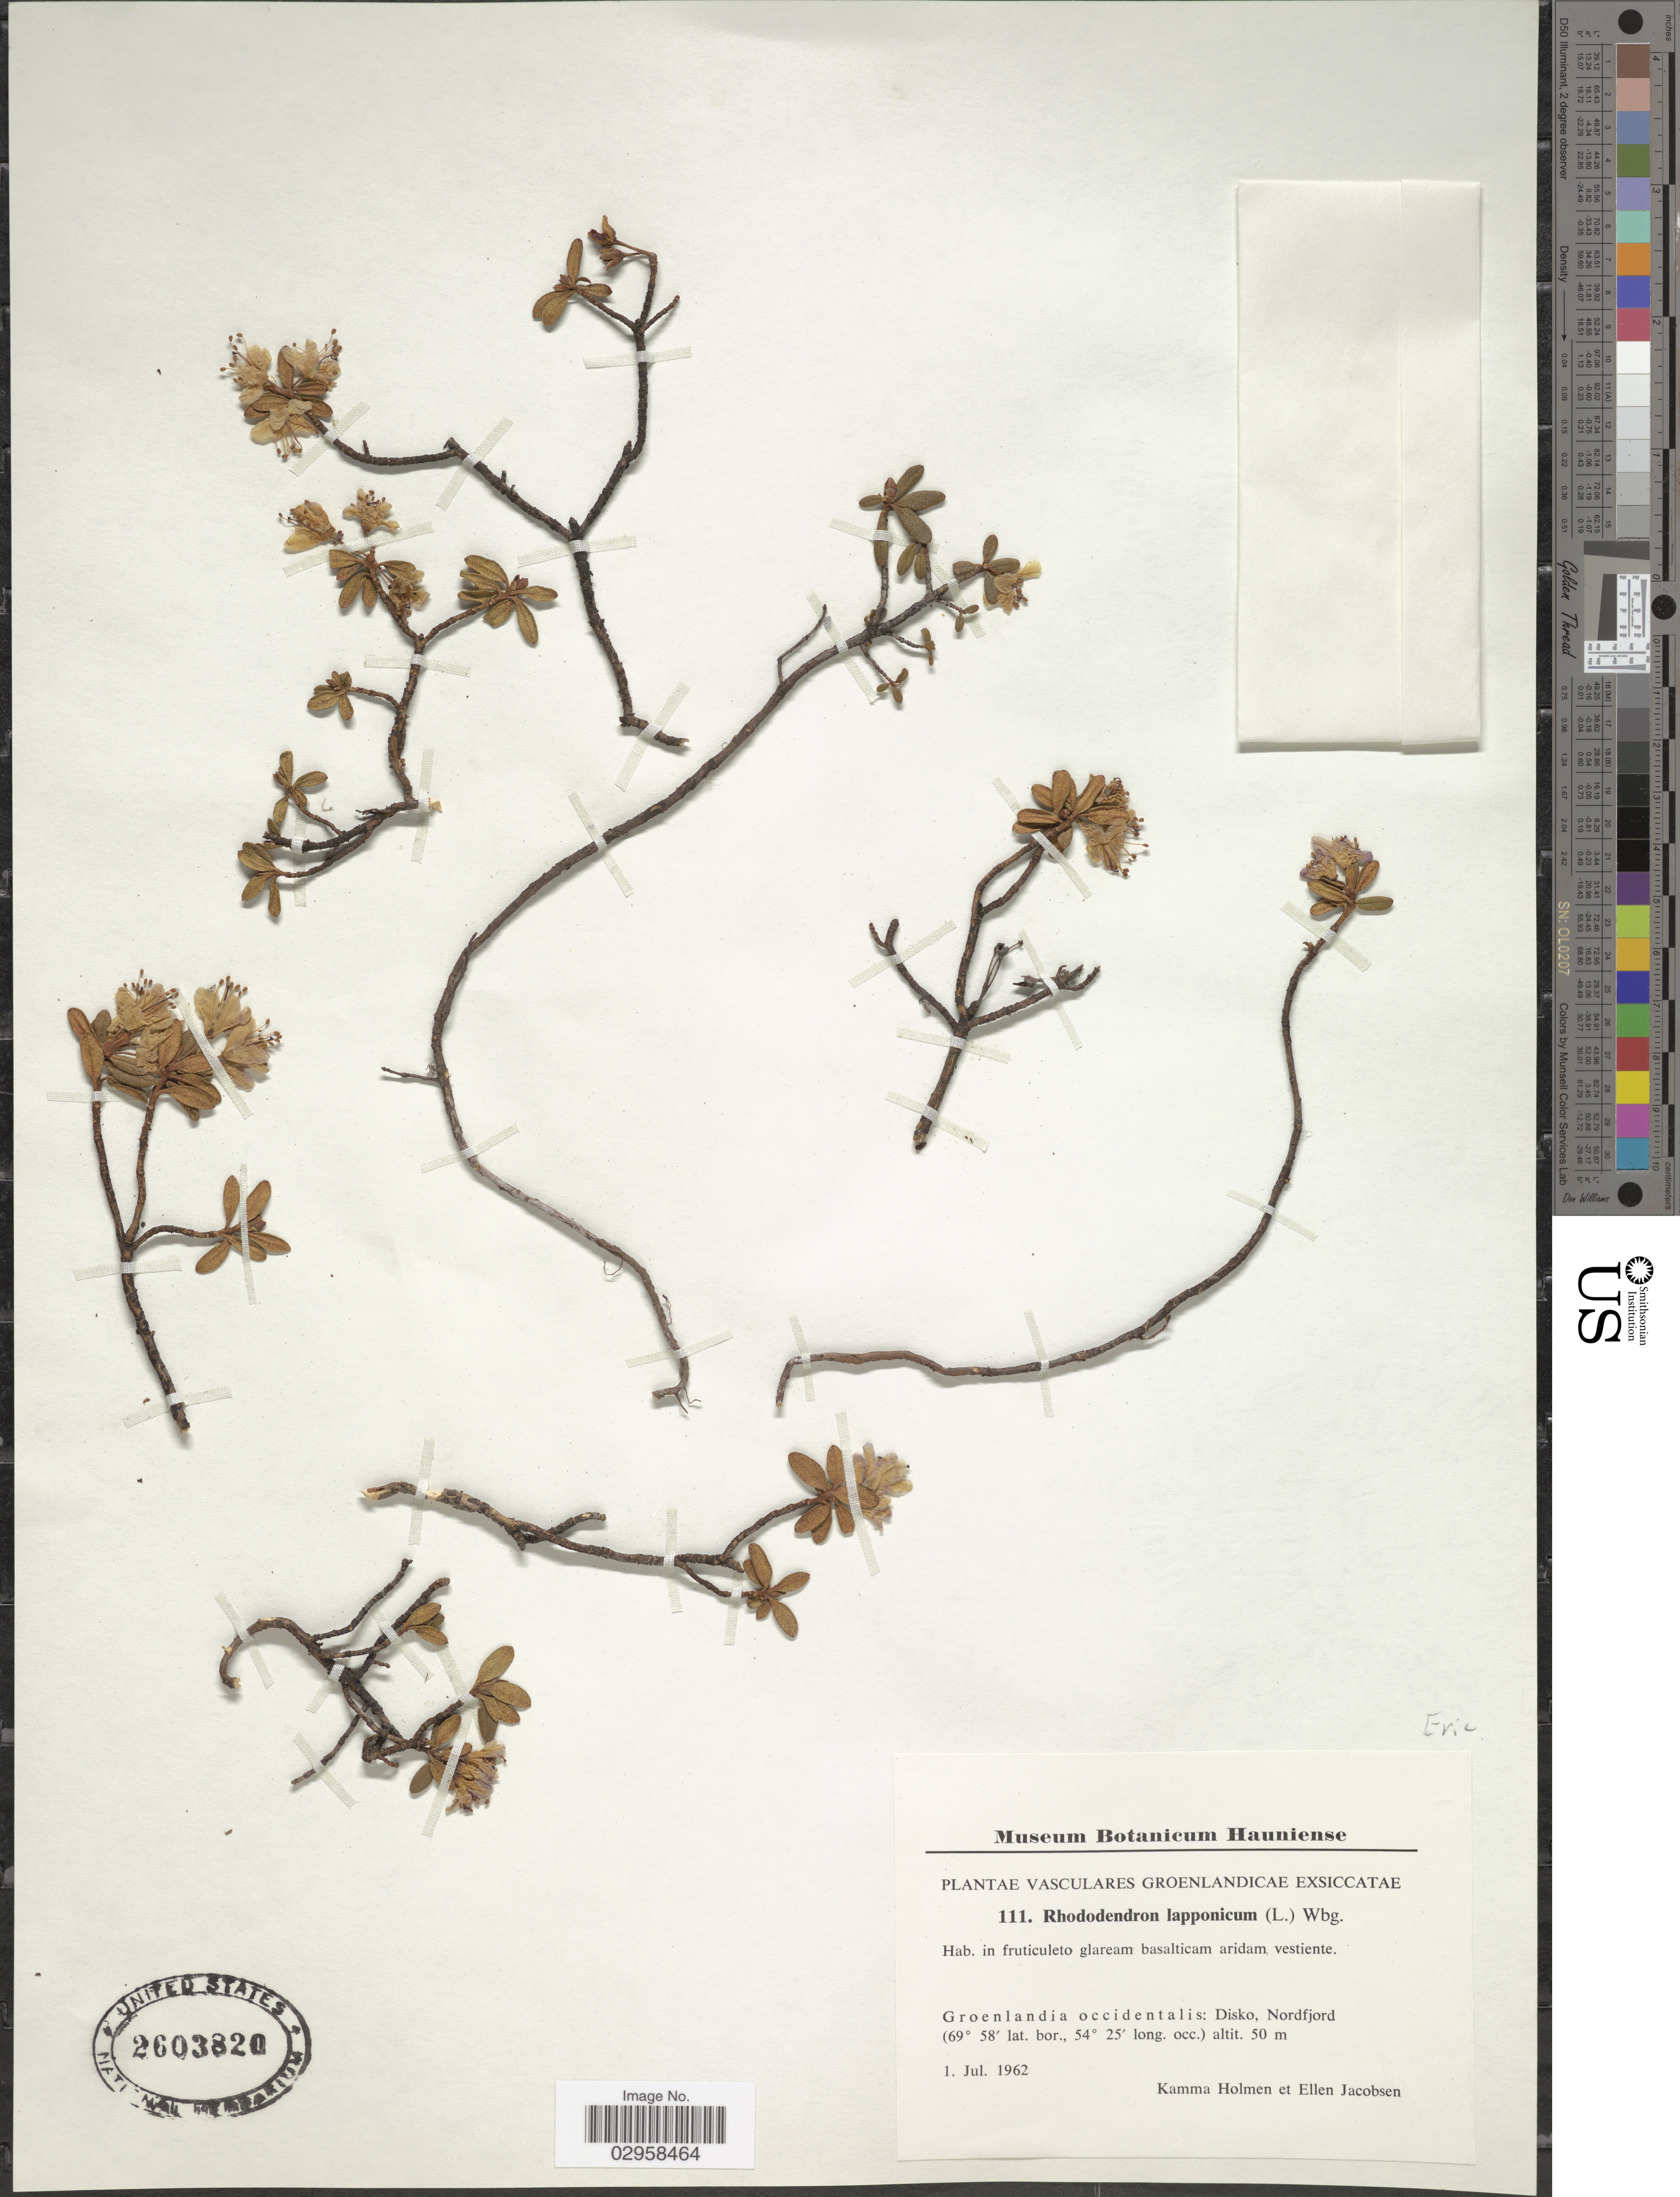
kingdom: Plantae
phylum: Tracheophyta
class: Magnoliopsida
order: Ericales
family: Ericaceae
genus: Rhododendron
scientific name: Rhododendron lapponicum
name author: (L.) Wahlenb.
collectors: K. A. Holmen & E. Jacobsen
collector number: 111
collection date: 1962-07-01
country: Greenland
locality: Vasculares Groenlandicae. Groenlandia occidentalis: Disko, Nordfjord.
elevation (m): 50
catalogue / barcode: US 2603820